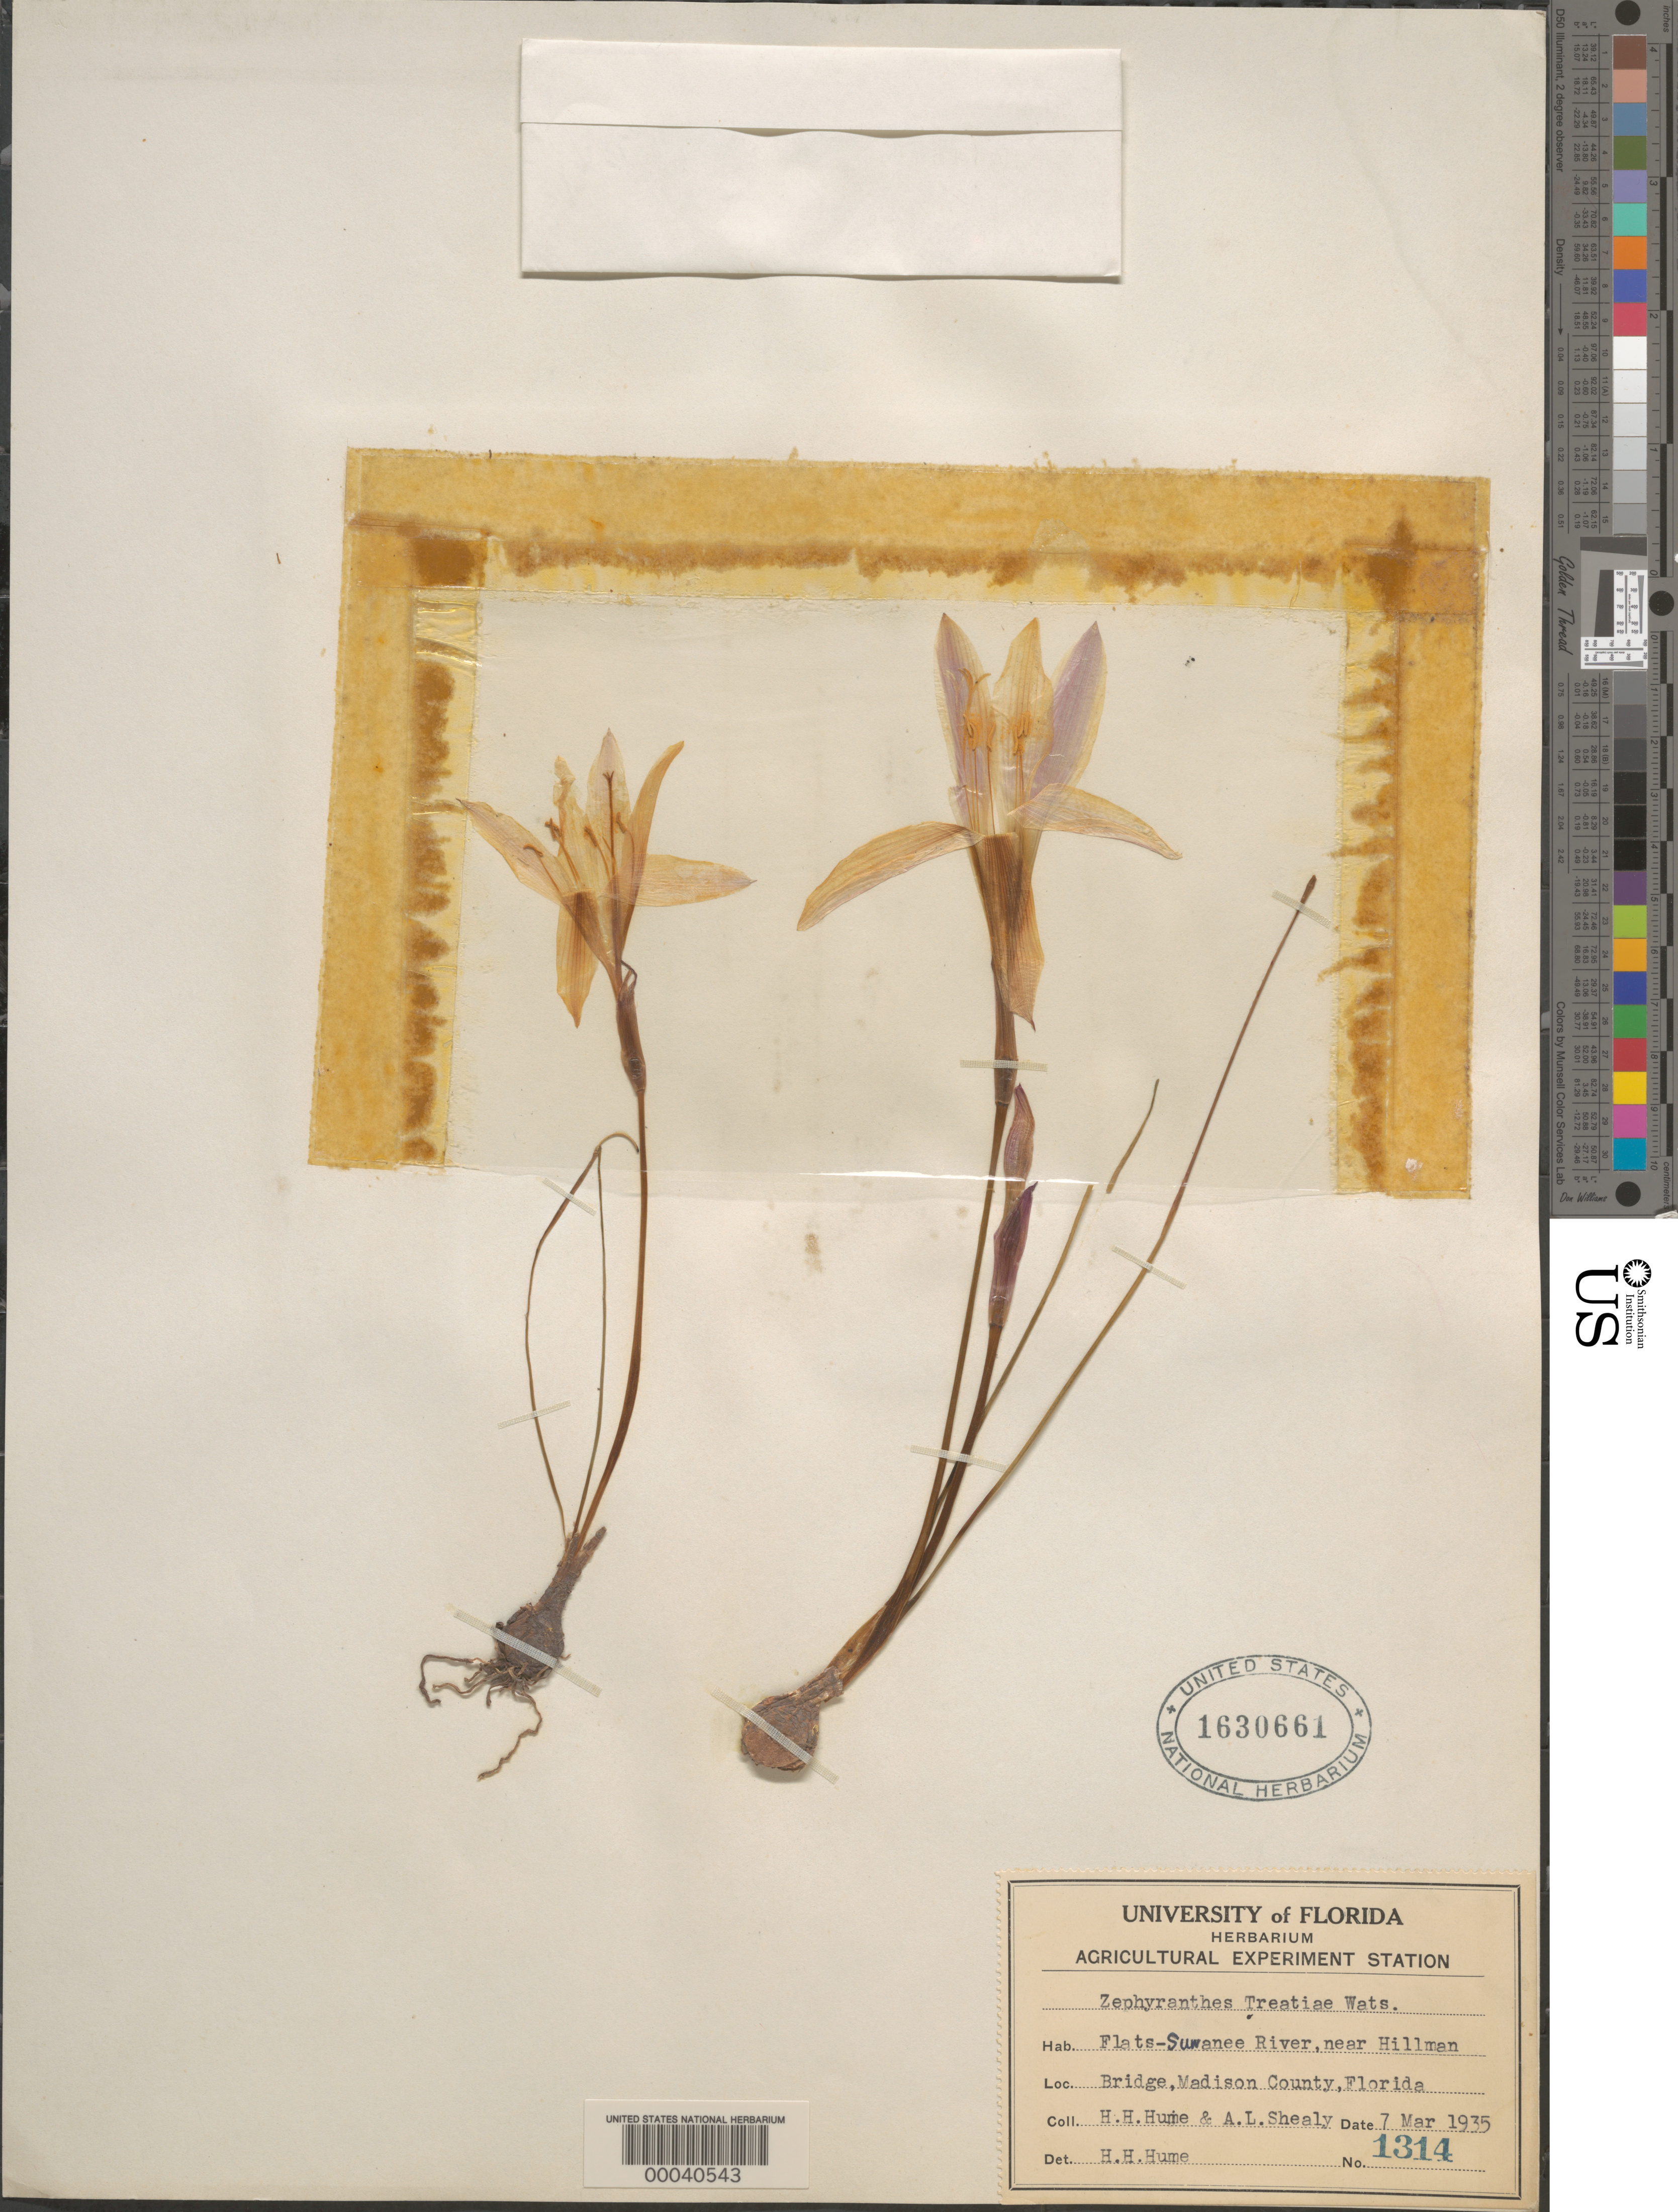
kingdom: Plantae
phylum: Tracheophyta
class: Liliopsida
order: Asparagales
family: Amaryllidaceae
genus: Zephyranthes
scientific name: Zephyranthes treatiae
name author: S. Watson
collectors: H. Hume & A. Shealy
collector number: Univ Of Fl Herb 1314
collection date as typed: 07 Mar 1935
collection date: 1935-03-07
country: United States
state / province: Florida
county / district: Madison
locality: Suwanee river, near hillman bridge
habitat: Flats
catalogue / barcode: US 1630661